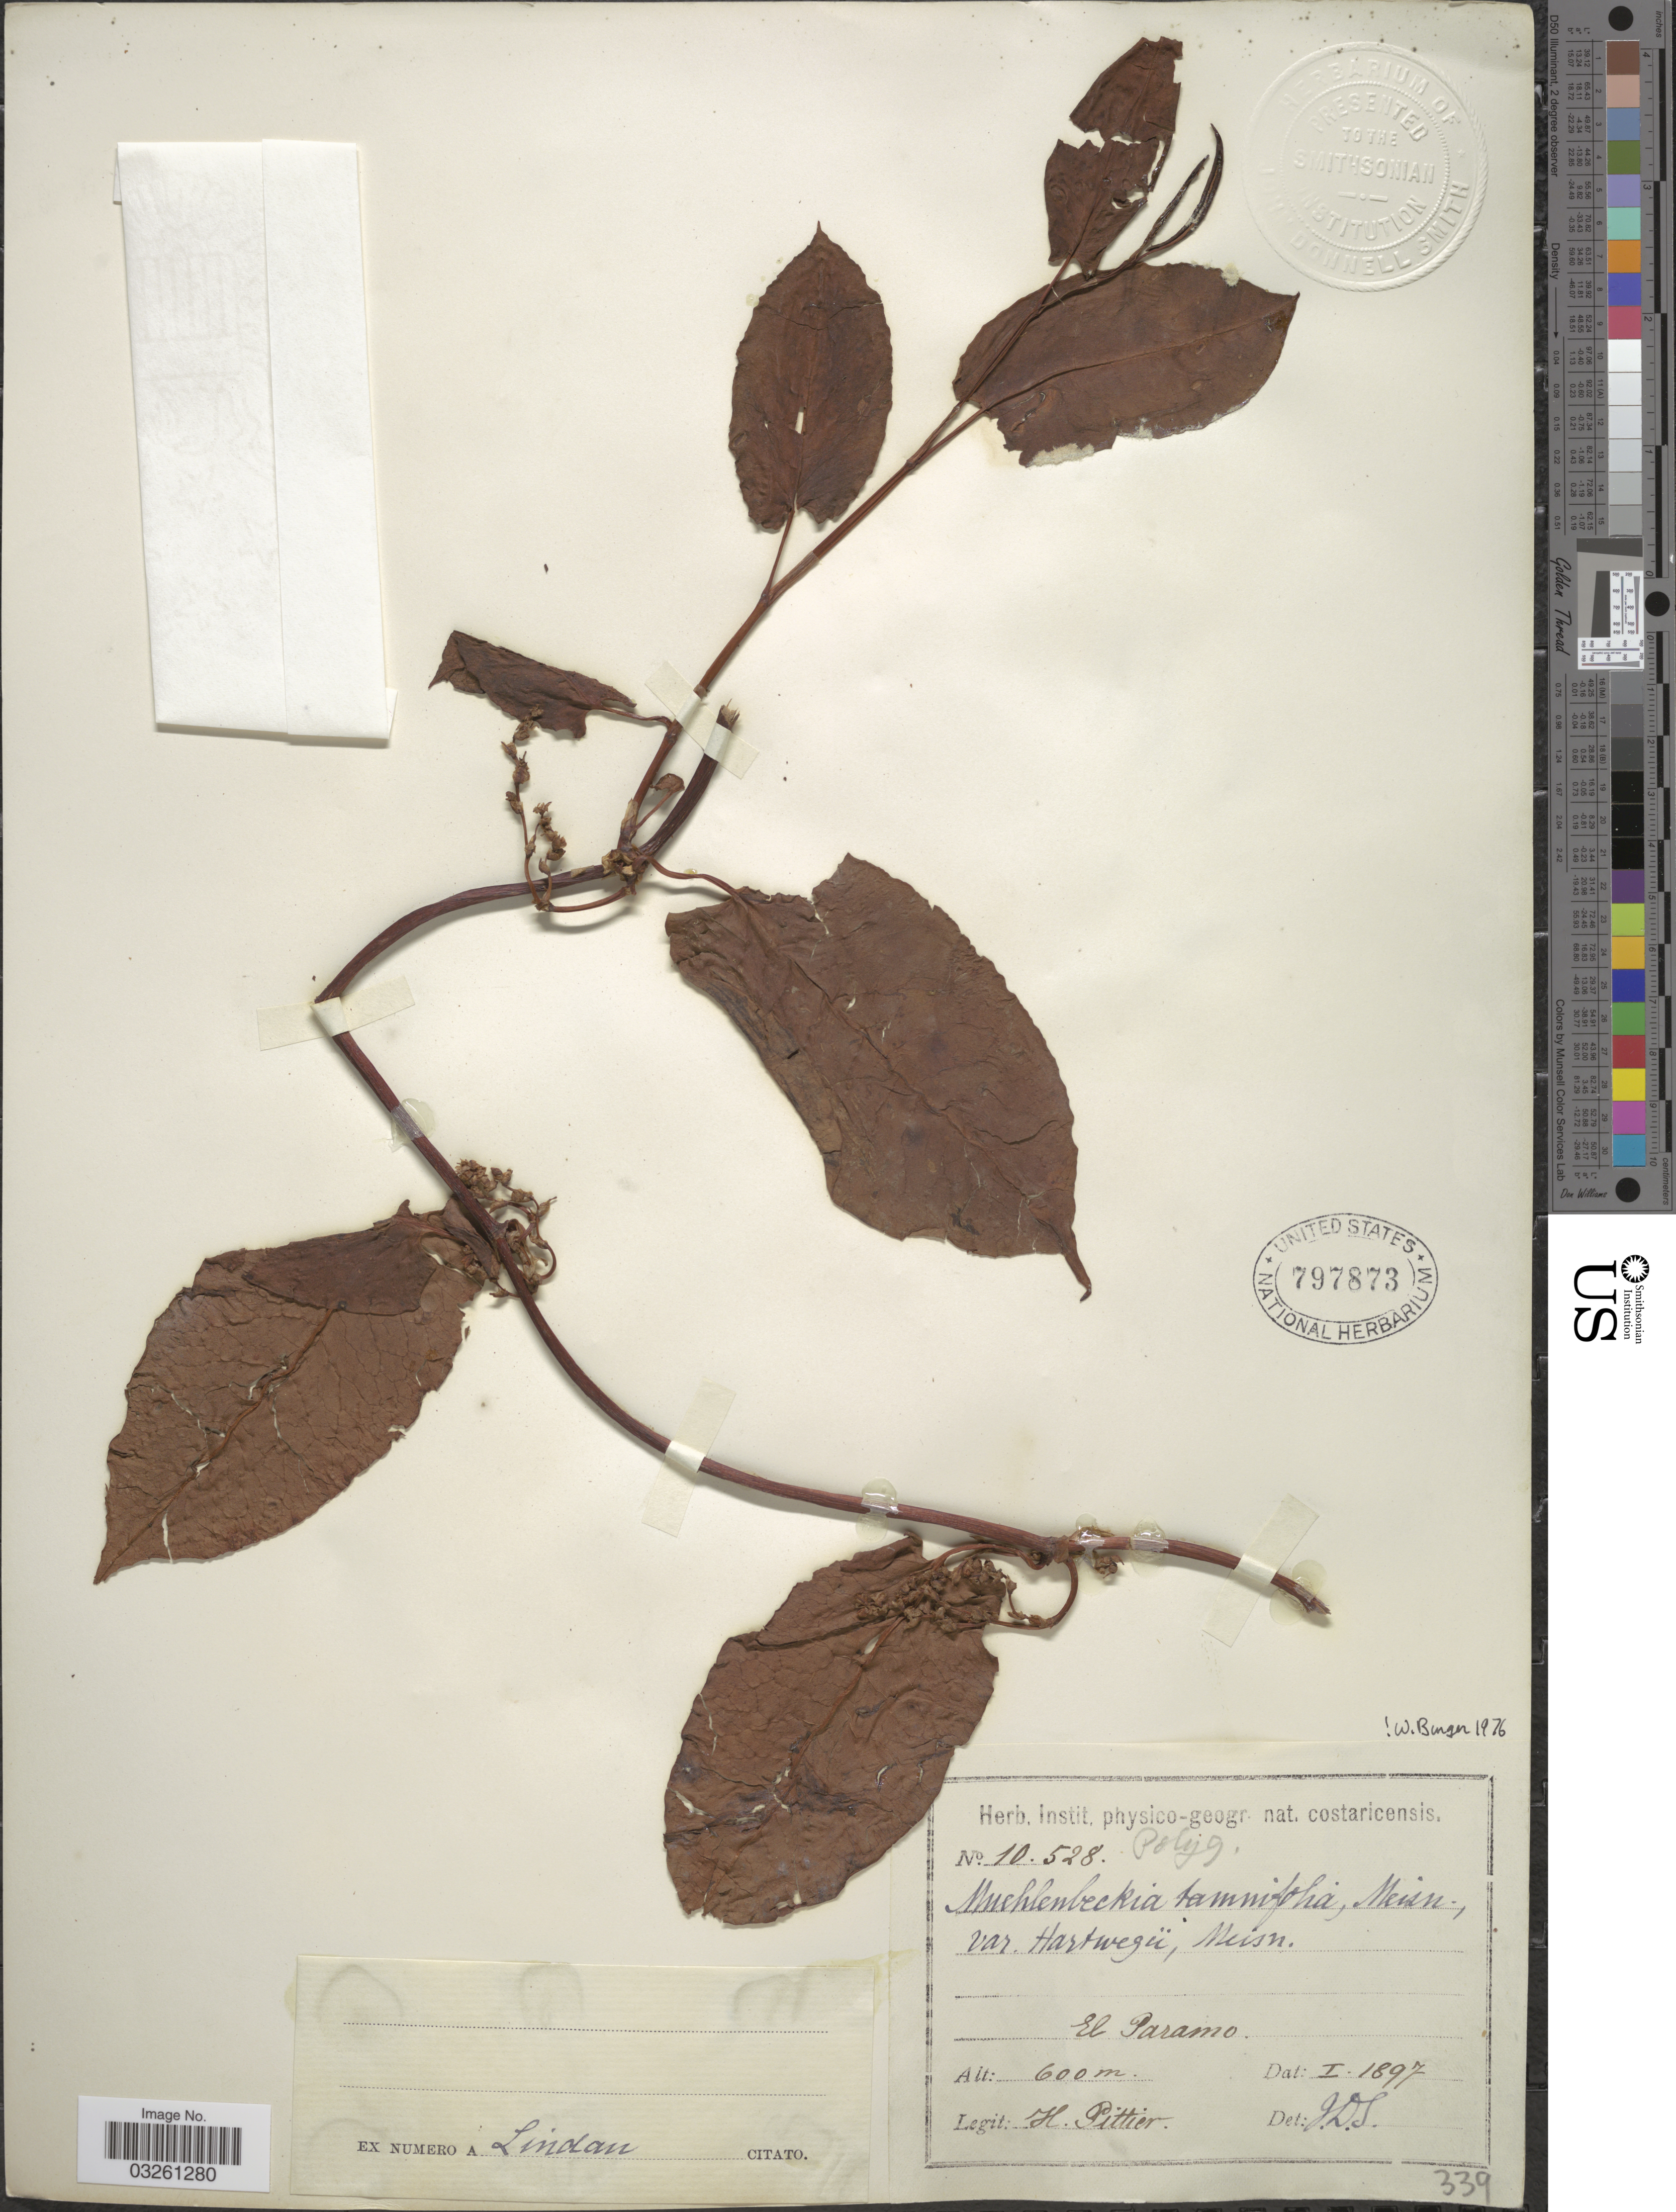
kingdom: Plantae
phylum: Tracheophyta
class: Magnoliopsida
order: Caryophyllales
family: Polygonaceae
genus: Muehlenbeckia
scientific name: Muehlenbeckia tamnifolia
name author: (Kunth) Meisn.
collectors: H. F. Pittier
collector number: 10528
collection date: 1897-01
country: Costa Rica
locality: El Paramo.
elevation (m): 600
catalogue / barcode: US 797873